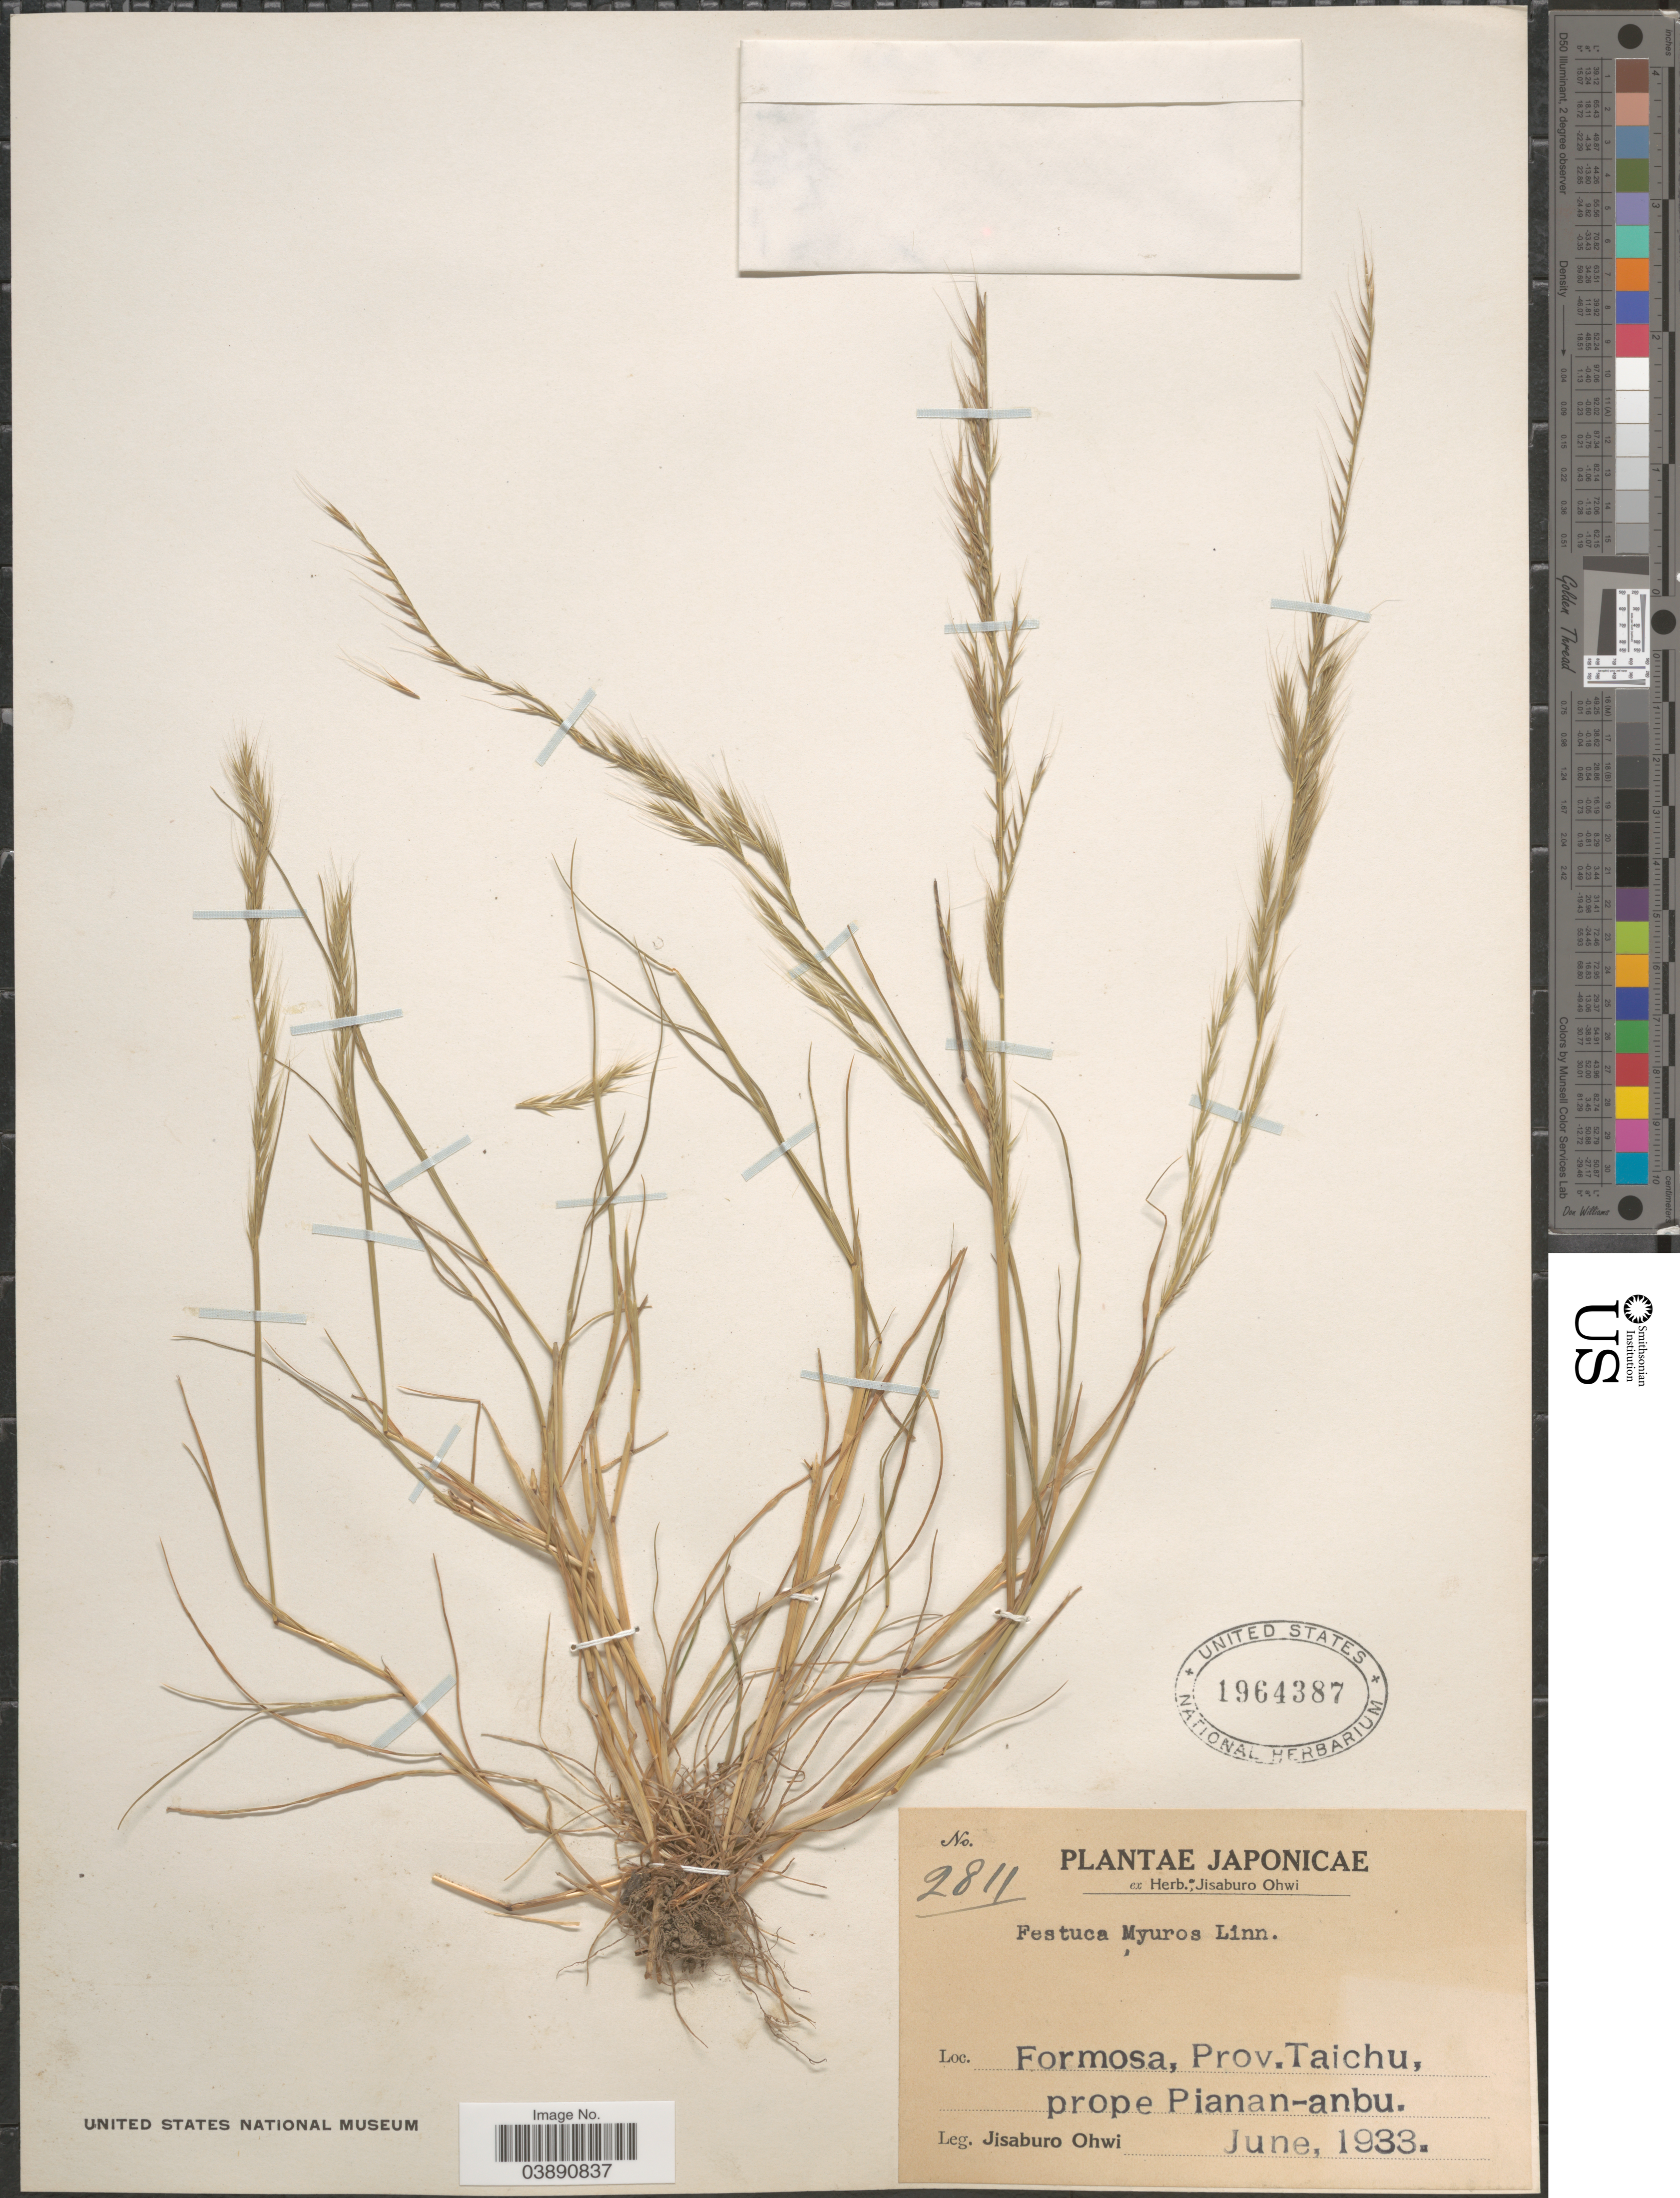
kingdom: Plantae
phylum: Tracheophyta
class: Liliopsida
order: Poales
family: Poaceae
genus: Festuca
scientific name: Festuca myuros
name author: L.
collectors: J. Ohwi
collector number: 2811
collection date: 1933-06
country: Taiwan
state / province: Taichung City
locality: Japonicae. Formosa, Prov. Taichu, Prope Pianan-anbu.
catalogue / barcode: US 1964387